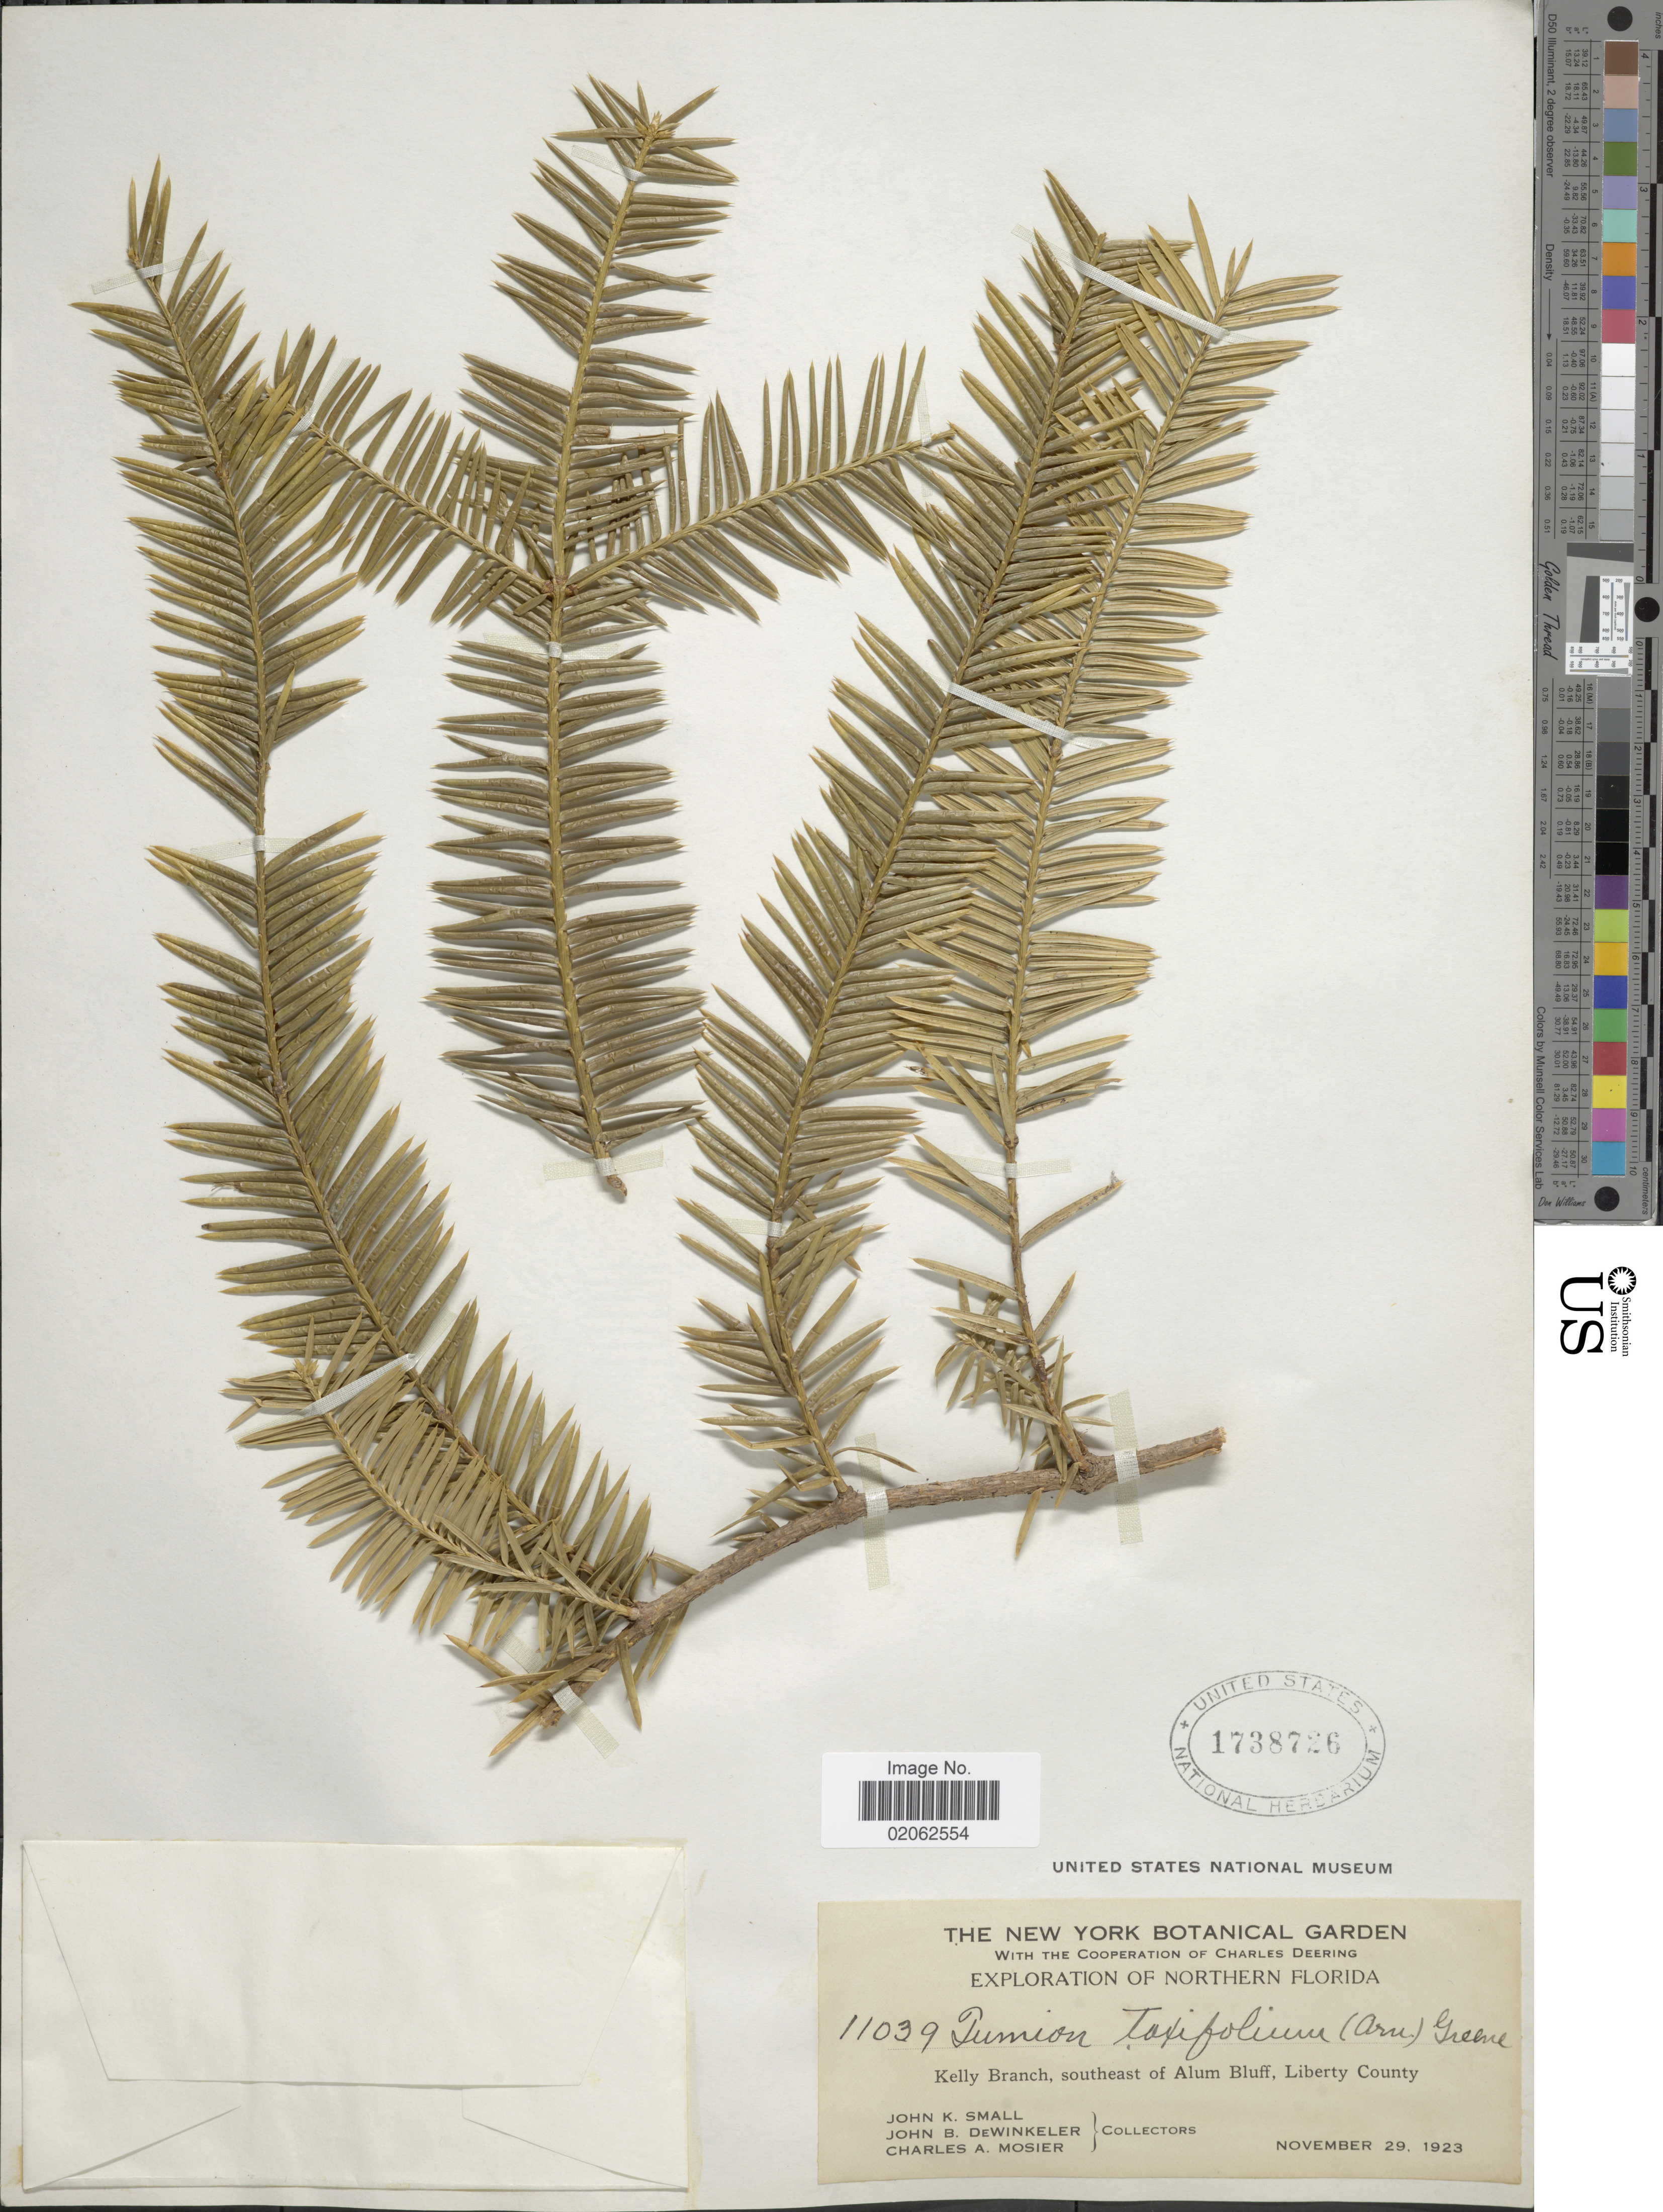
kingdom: Plantae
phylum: Tracheophyta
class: Pinopsida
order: Pinales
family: Taxaceae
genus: Torreya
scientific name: Torreya taxifolia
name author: Arn.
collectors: J. K. Small, J. B. Dewinkeler & C. A. Mosier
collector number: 11039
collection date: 1923-11-29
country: United States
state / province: Florida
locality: Northern Florida. Kelly Branch, southeast of Alum Bluff, Liberty County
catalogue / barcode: US 1738726